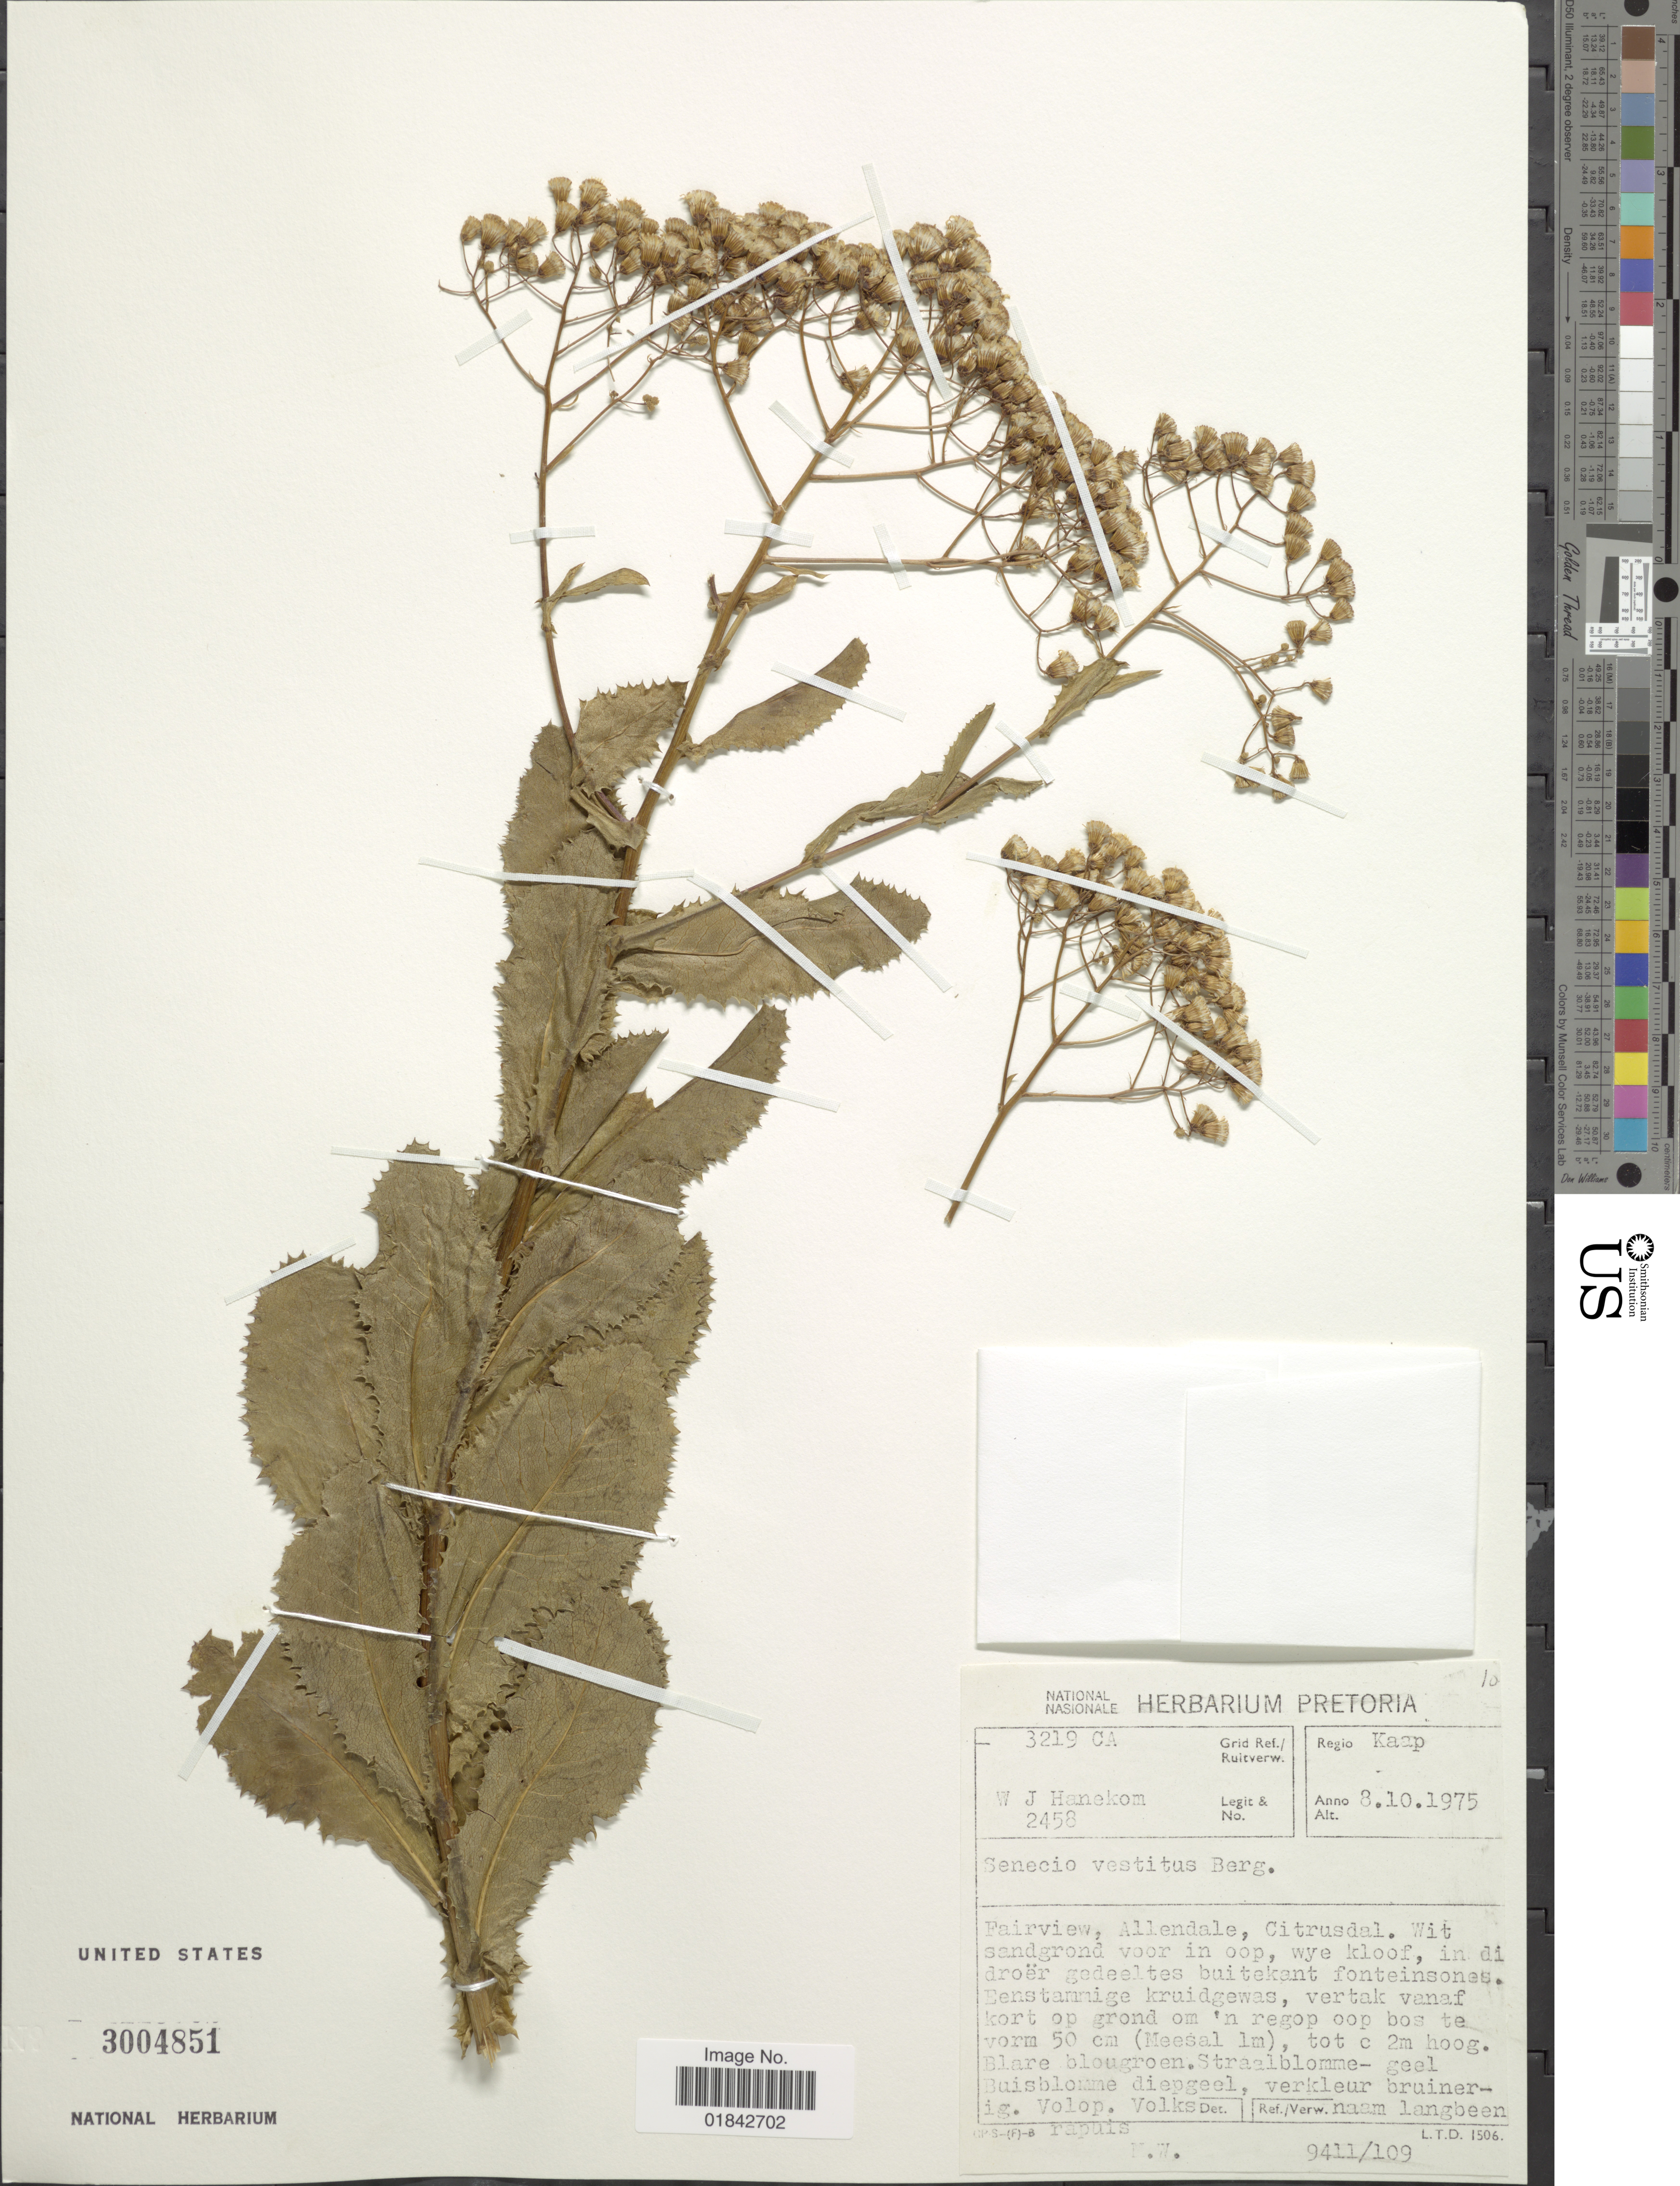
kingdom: Plantae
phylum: Tracheophyta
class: Magnoliopsida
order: Asterales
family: Asteraceae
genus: Senecio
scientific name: Senecio vestitus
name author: P.J. Bergius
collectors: W. Hanekom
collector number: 2458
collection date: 1975-10-08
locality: Kaap, Fairview, Allendale, Citrusdal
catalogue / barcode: US 3004851